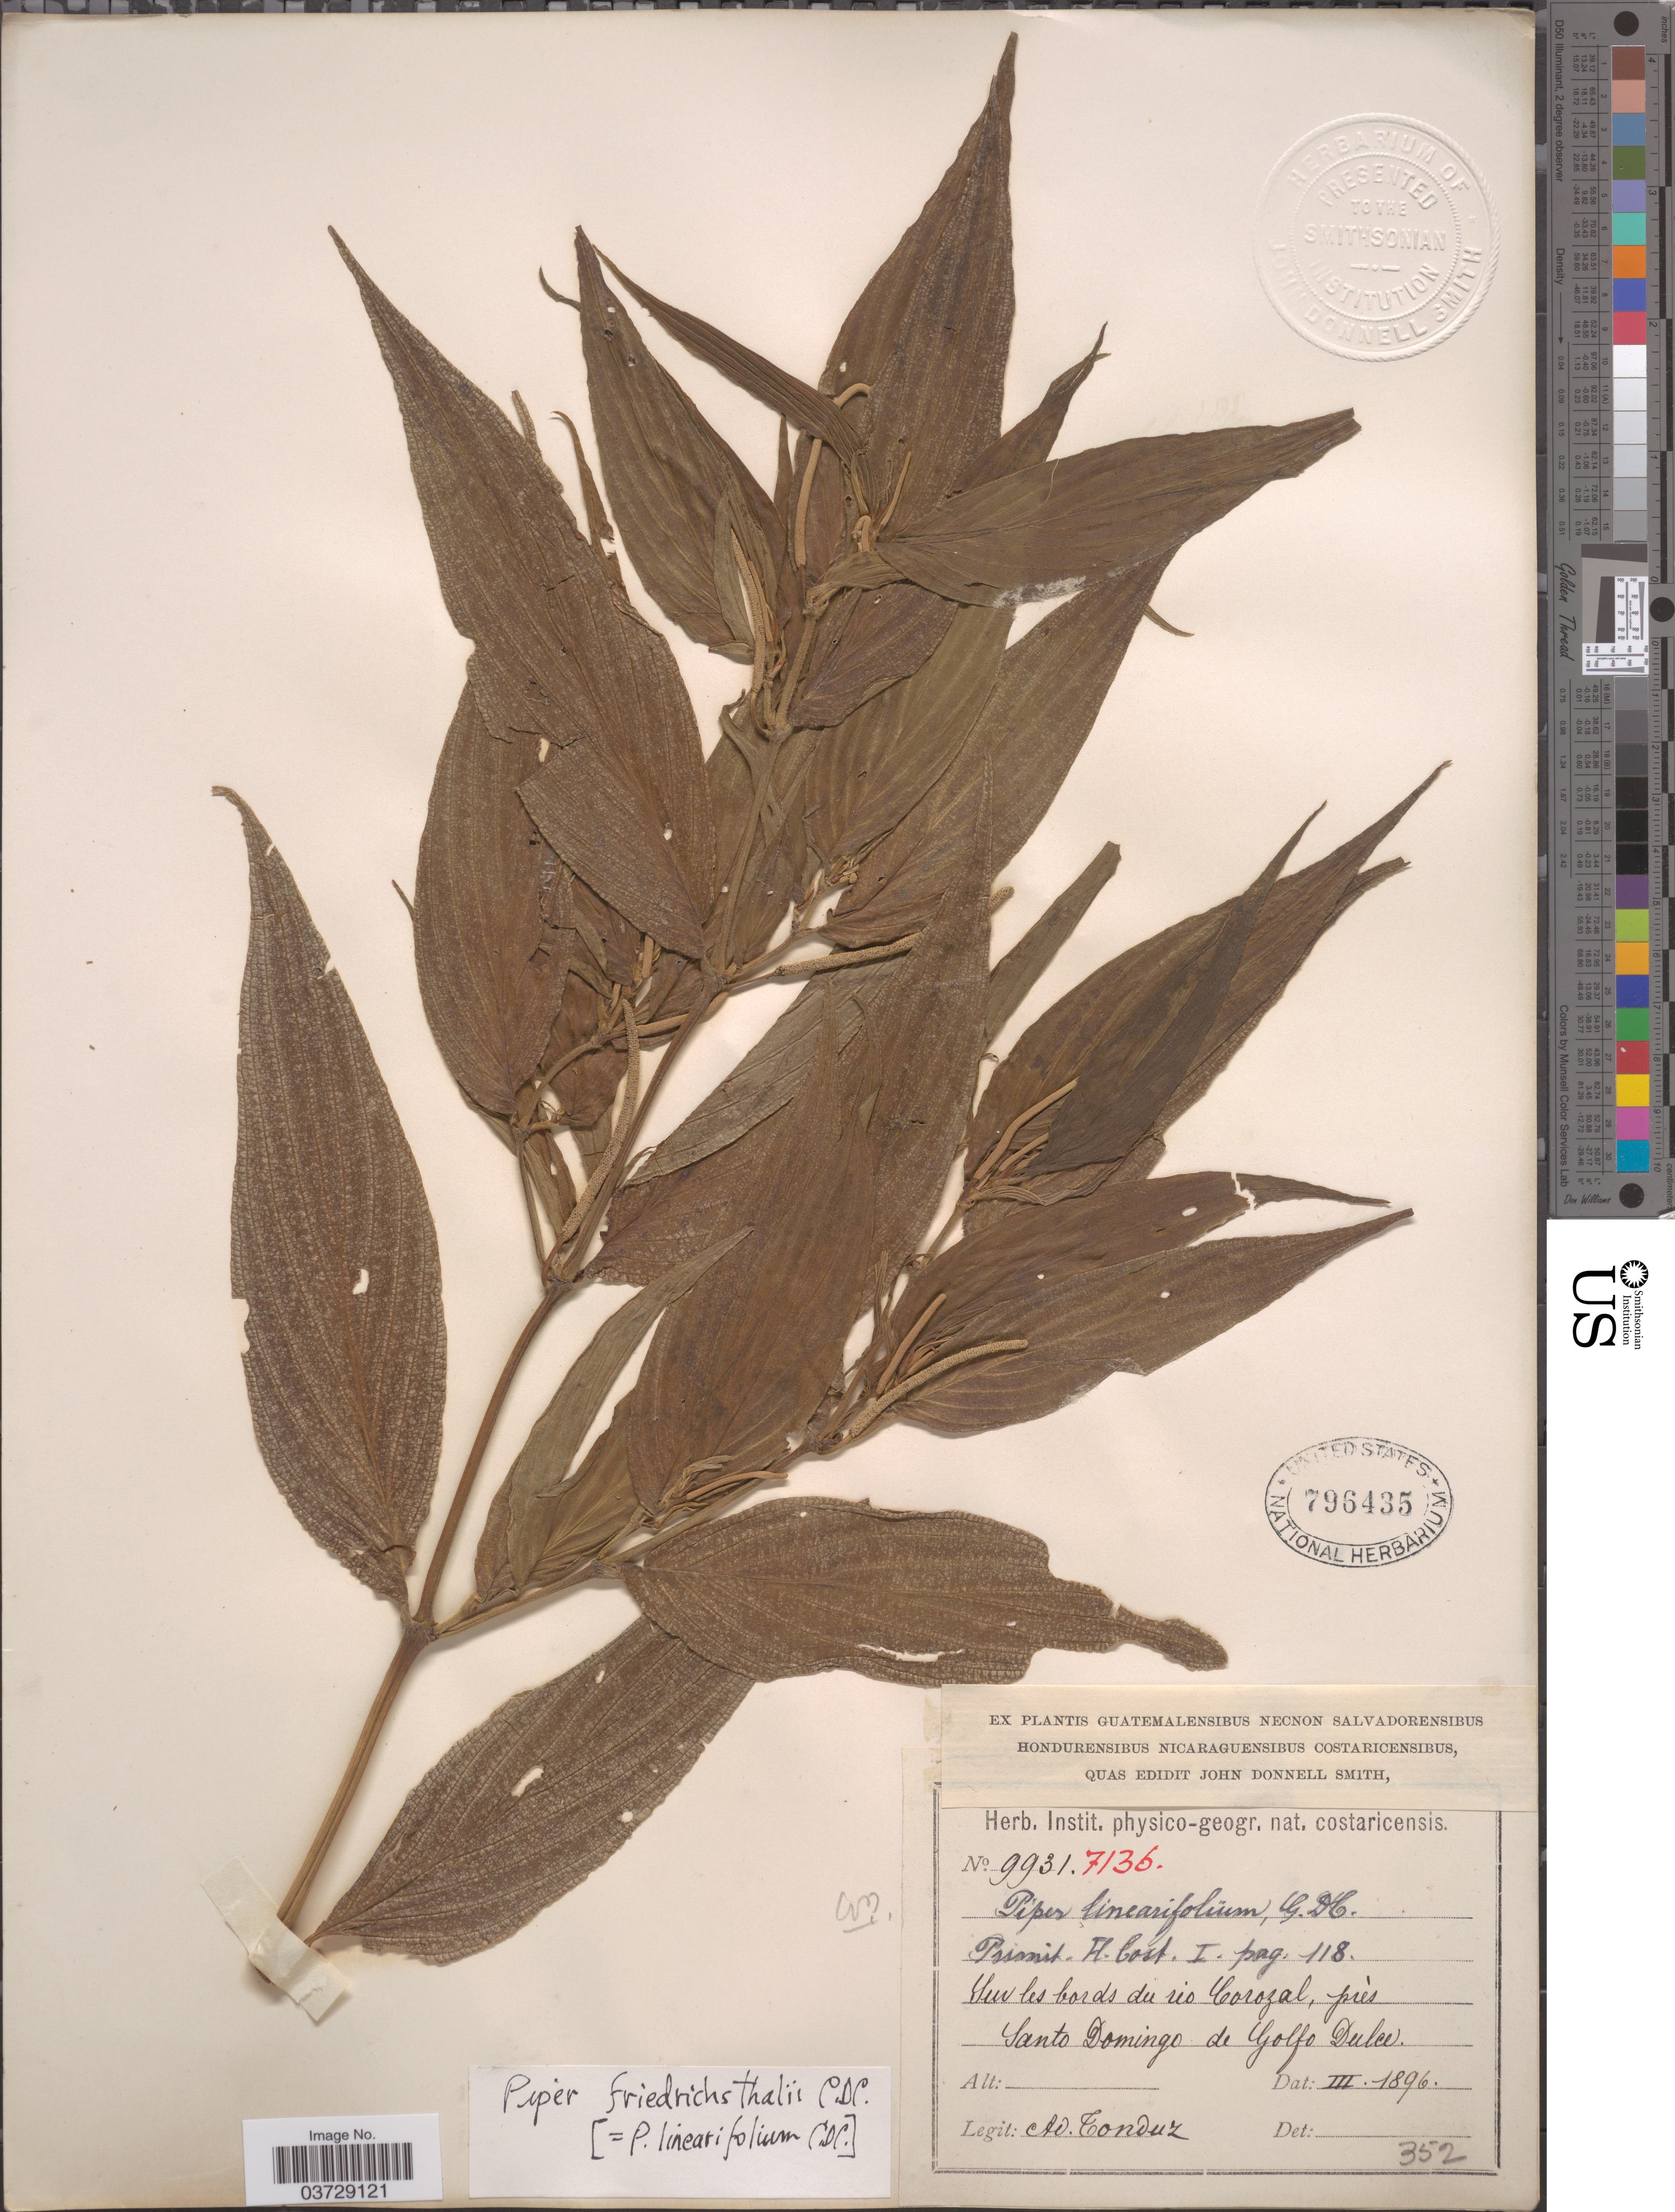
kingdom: Plantae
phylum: Tracheophyta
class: Magnoliopsida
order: Piperales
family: Piperaceae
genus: Piper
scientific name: Piper friedrichsthalii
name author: C. DC.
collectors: A. Tonduz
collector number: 9931/7136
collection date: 1896-03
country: Costa Rica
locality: Sur les bords du rio Corozal, près Santo Domingo de Golfo Dulce.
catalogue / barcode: US 796435